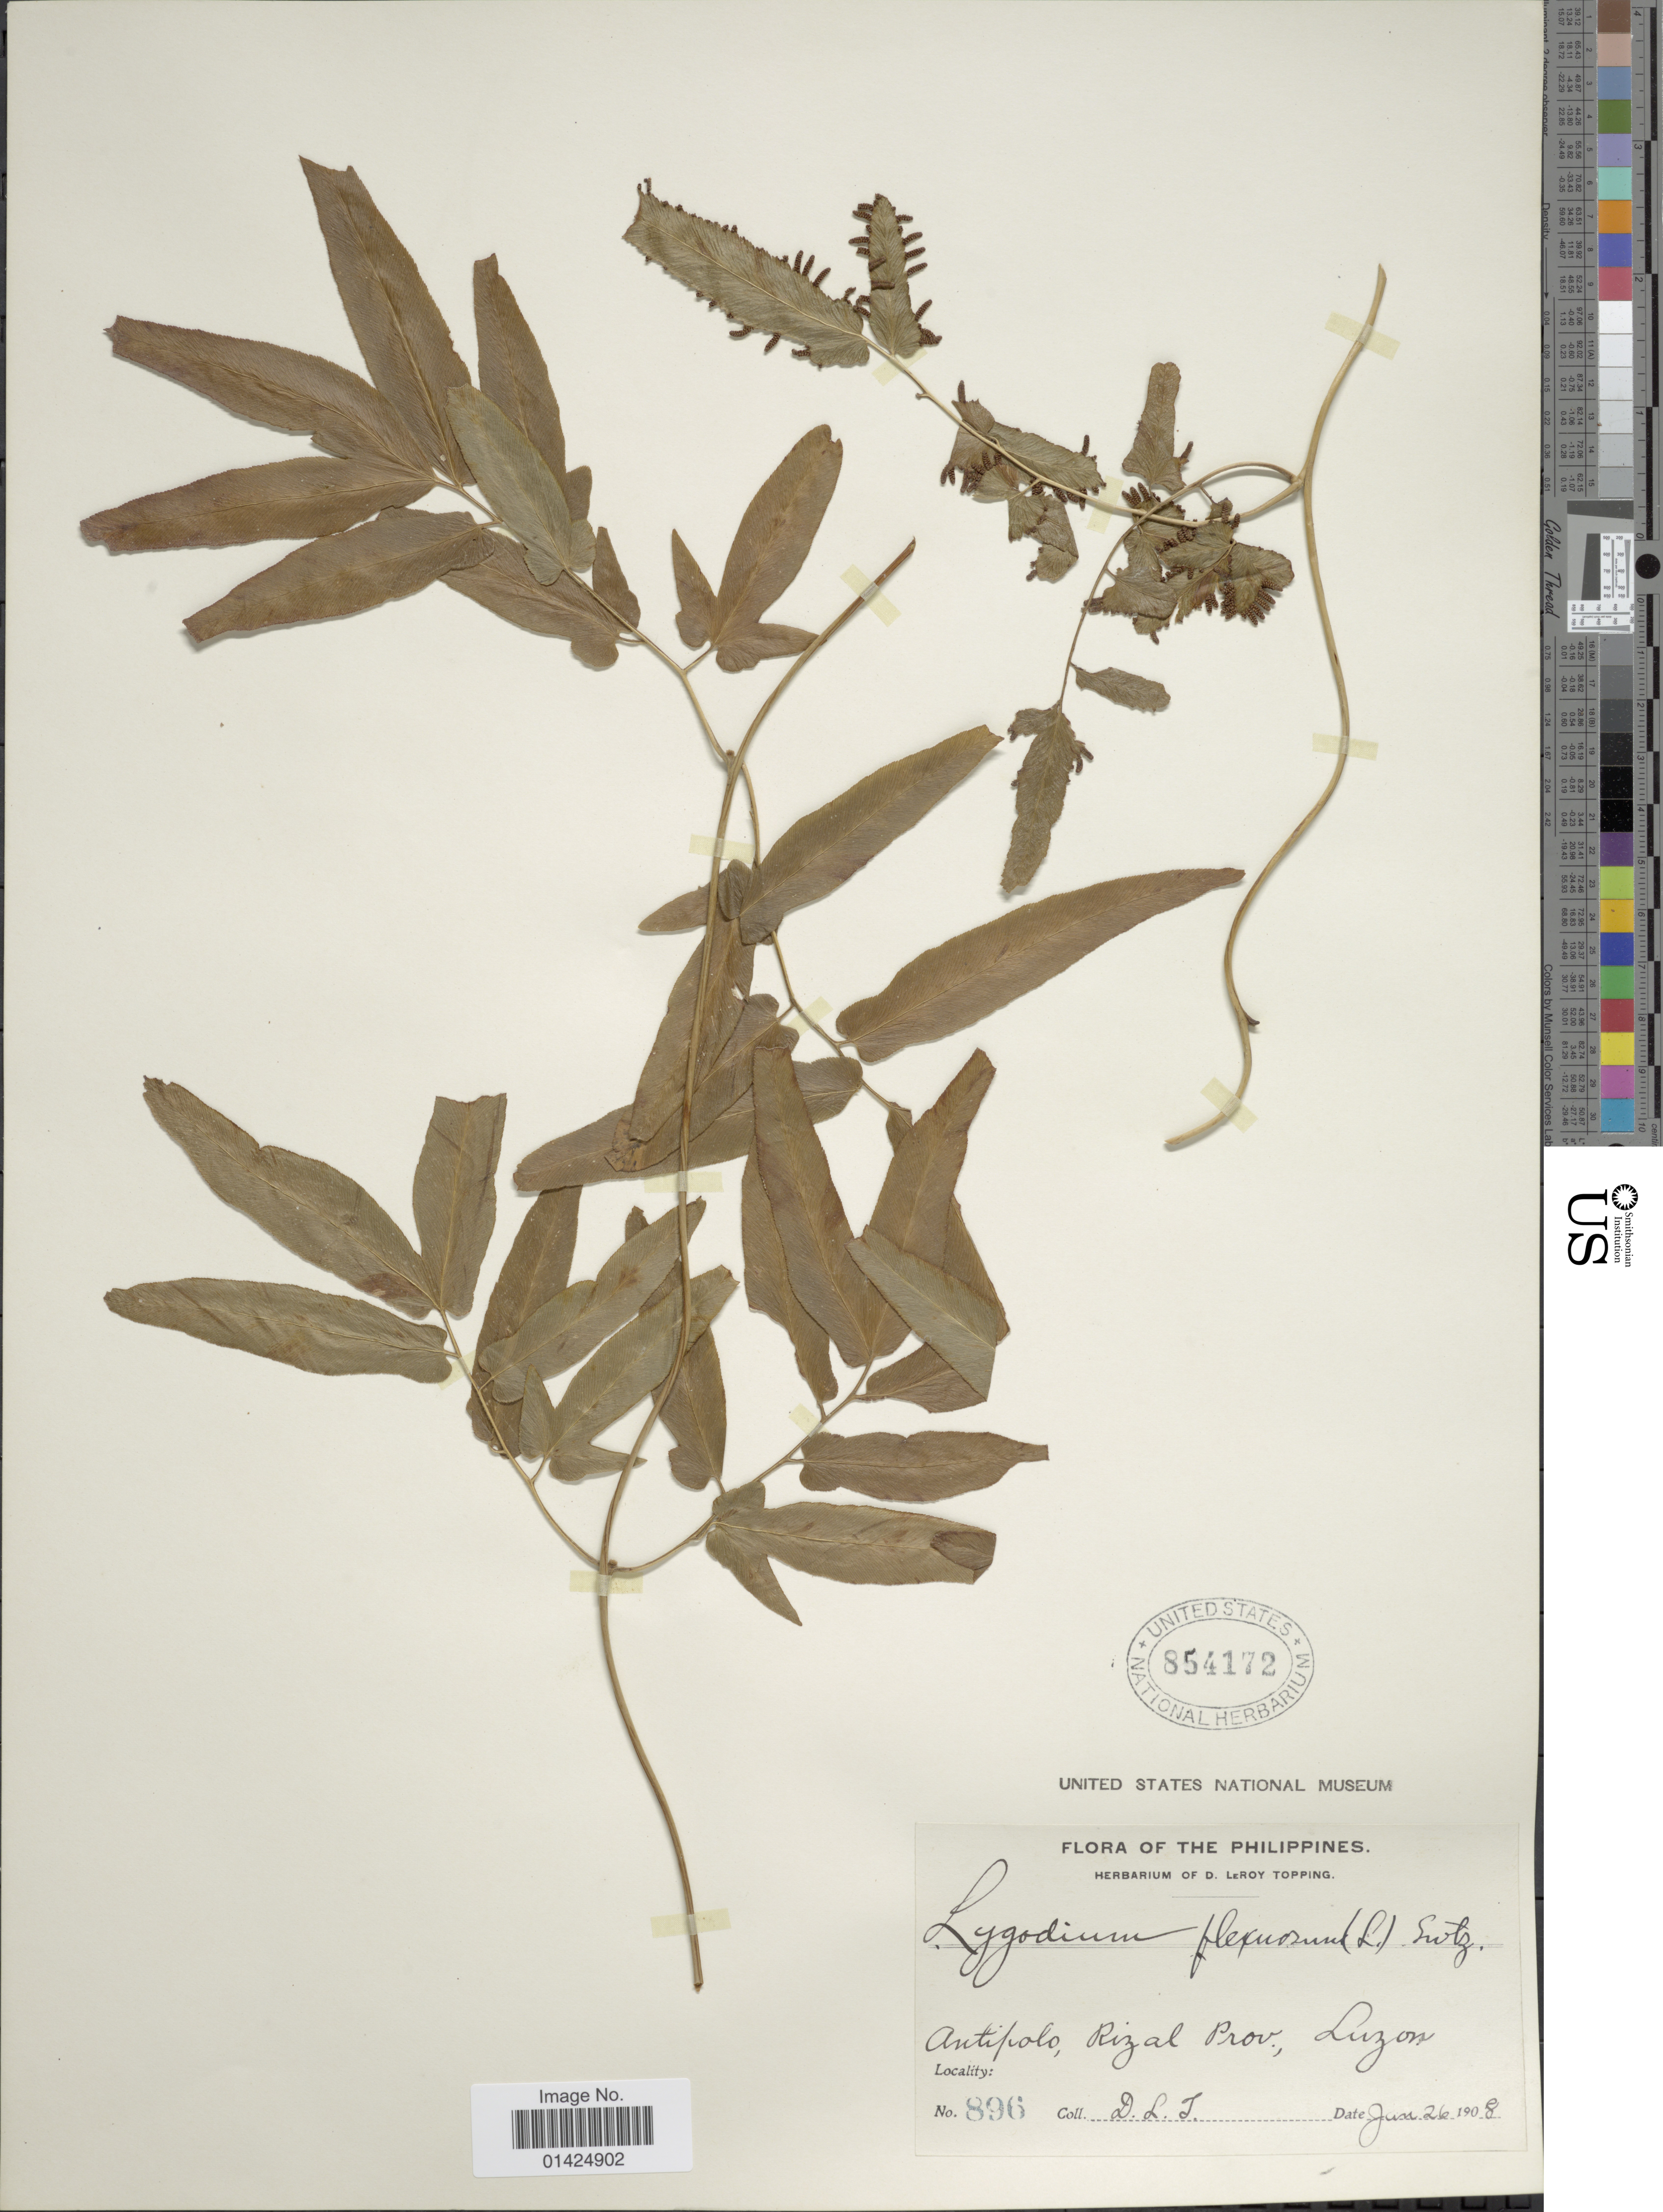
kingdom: Plantae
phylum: Tracheophyta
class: Polypodiopsida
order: Schizaeales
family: Lygodiaceae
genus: Lygodium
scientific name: Lygodium flexuosum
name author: Sw.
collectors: D. L. Topping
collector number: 896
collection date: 1908-01-26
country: Philippines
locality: Antipolo, Rizal Prov., Luzon.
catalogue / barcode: US 854172